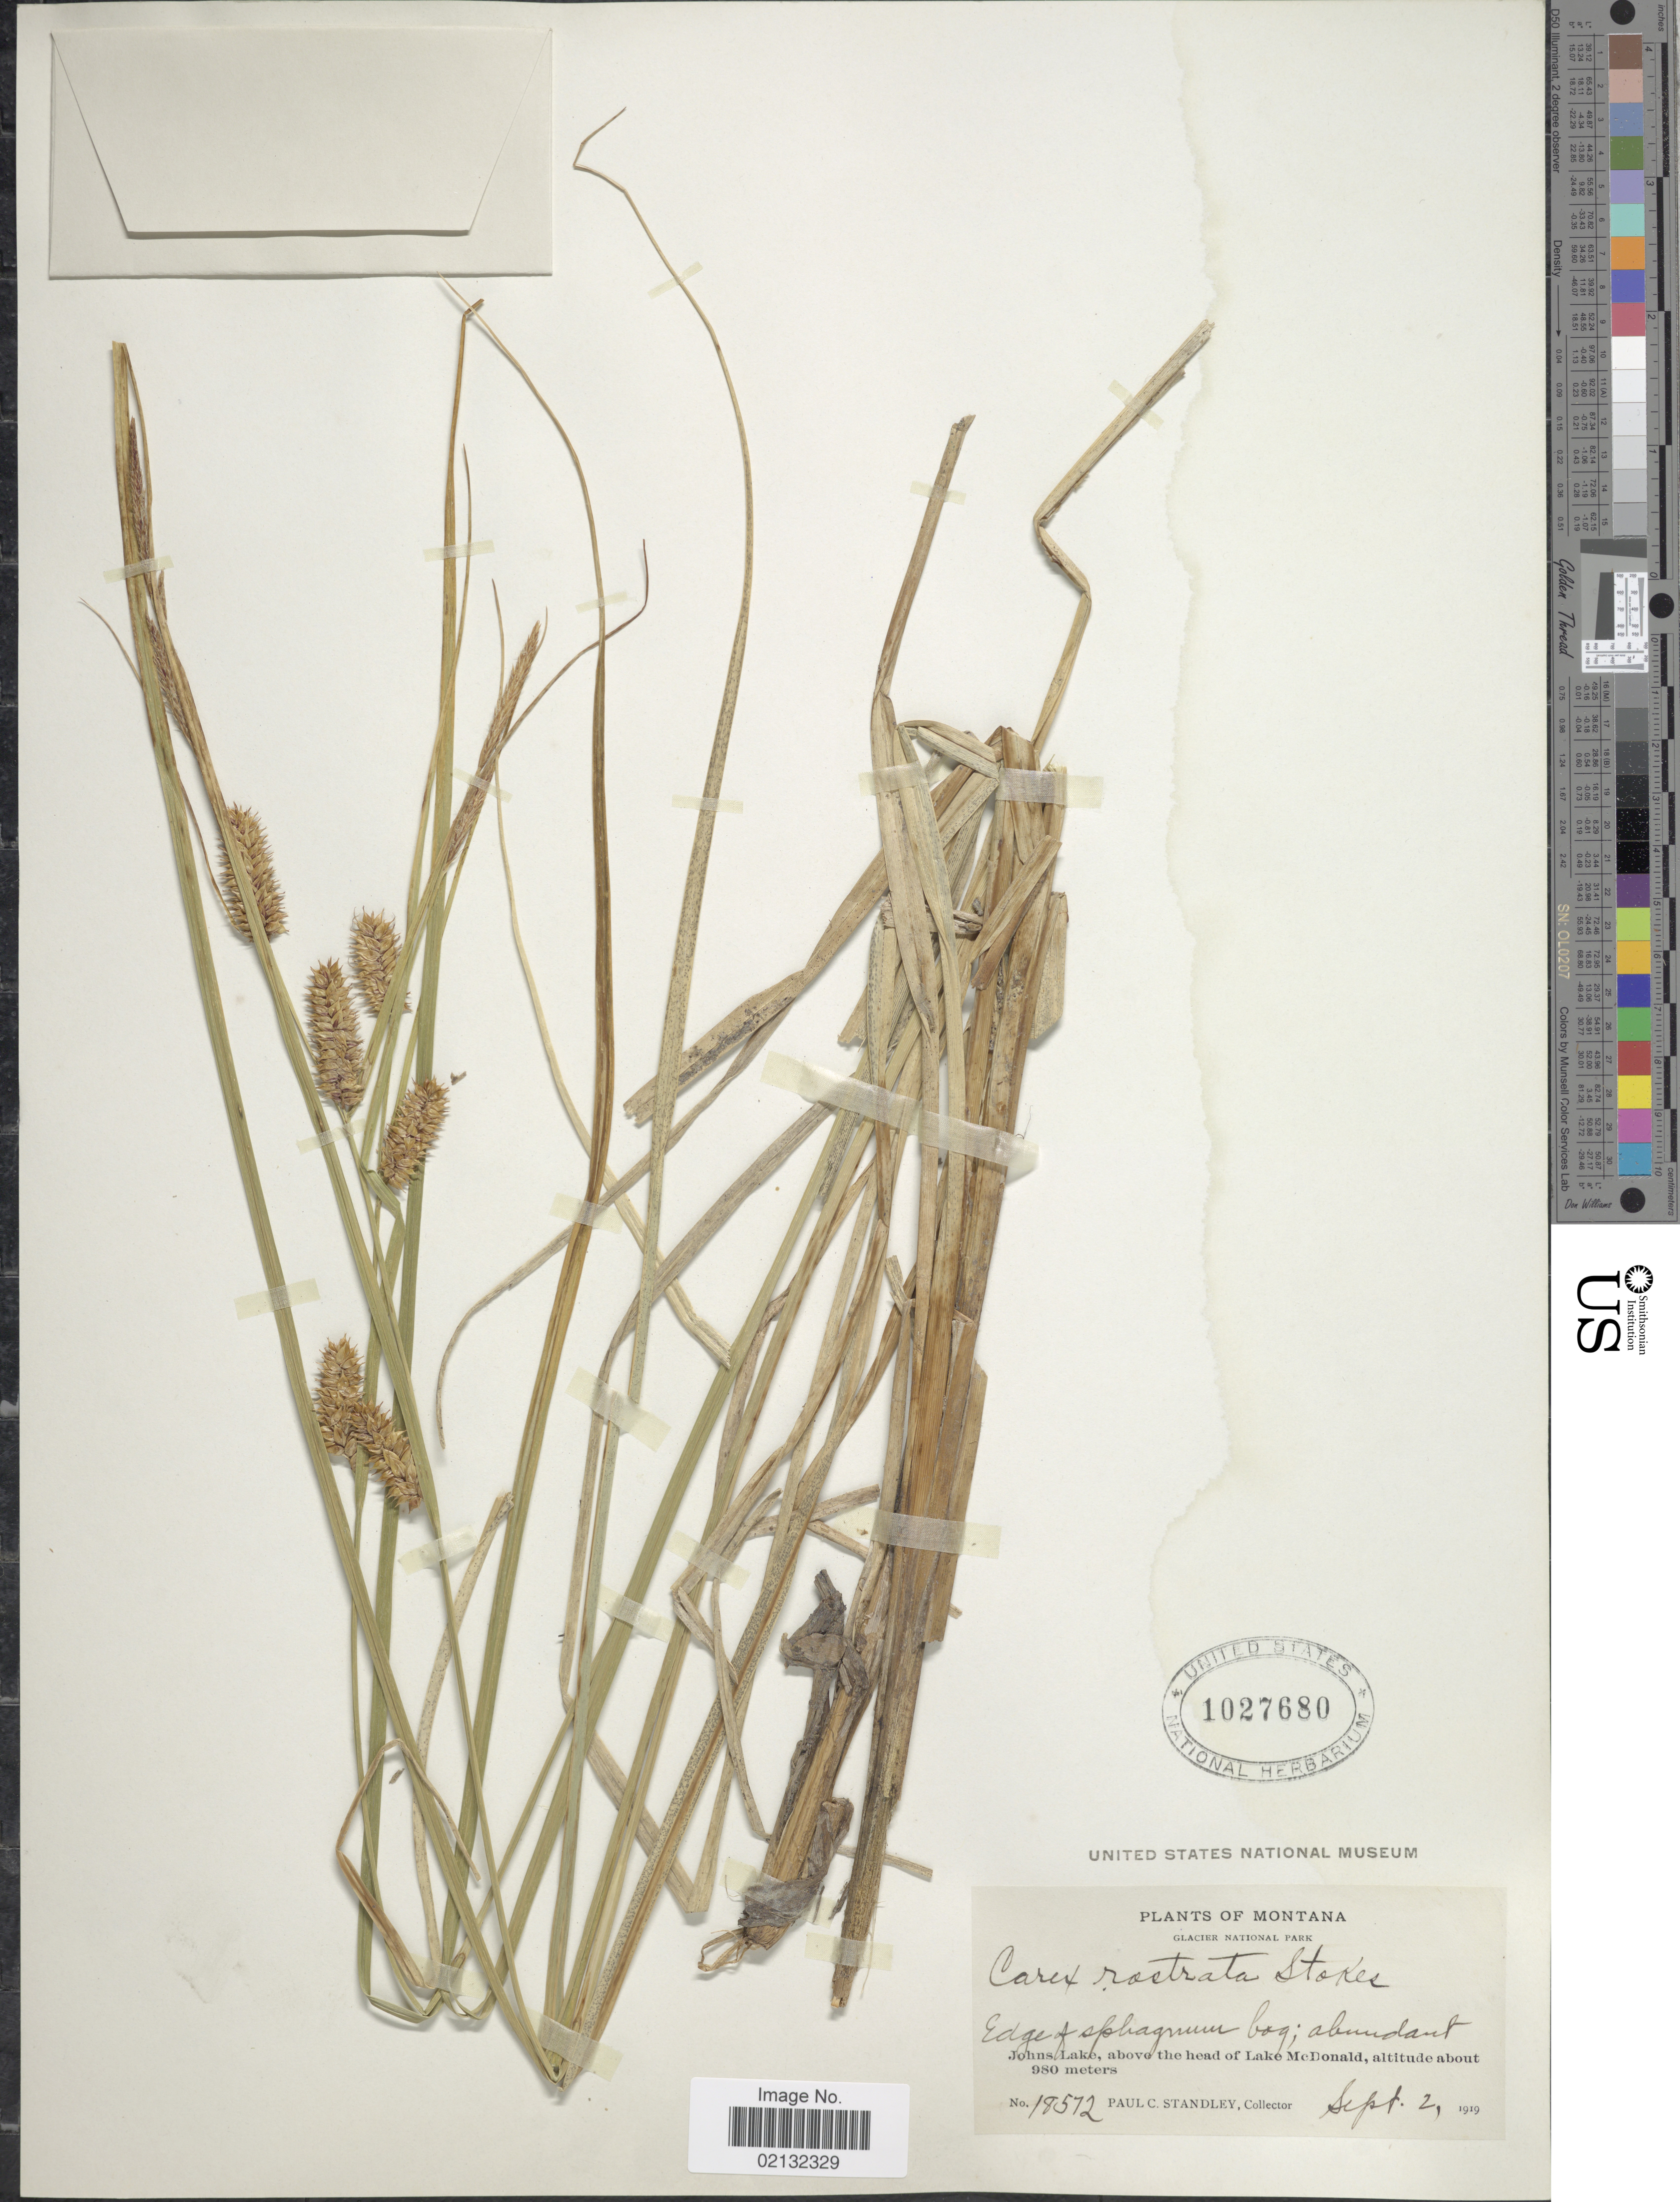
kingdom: Plantae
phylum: Tracheophyta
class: Liliopsida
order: Poales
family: Cyperaceae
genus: Carex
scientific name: Carex rostrata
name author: Stokes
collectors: P. C. Standley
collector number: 18572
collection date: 1919-09-02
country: United States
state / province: Montana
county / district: Flathead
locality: Edge of sphagnum bog, Johns Lake, above the head of Lake McDonald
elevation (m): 980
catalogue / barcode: US 1027680